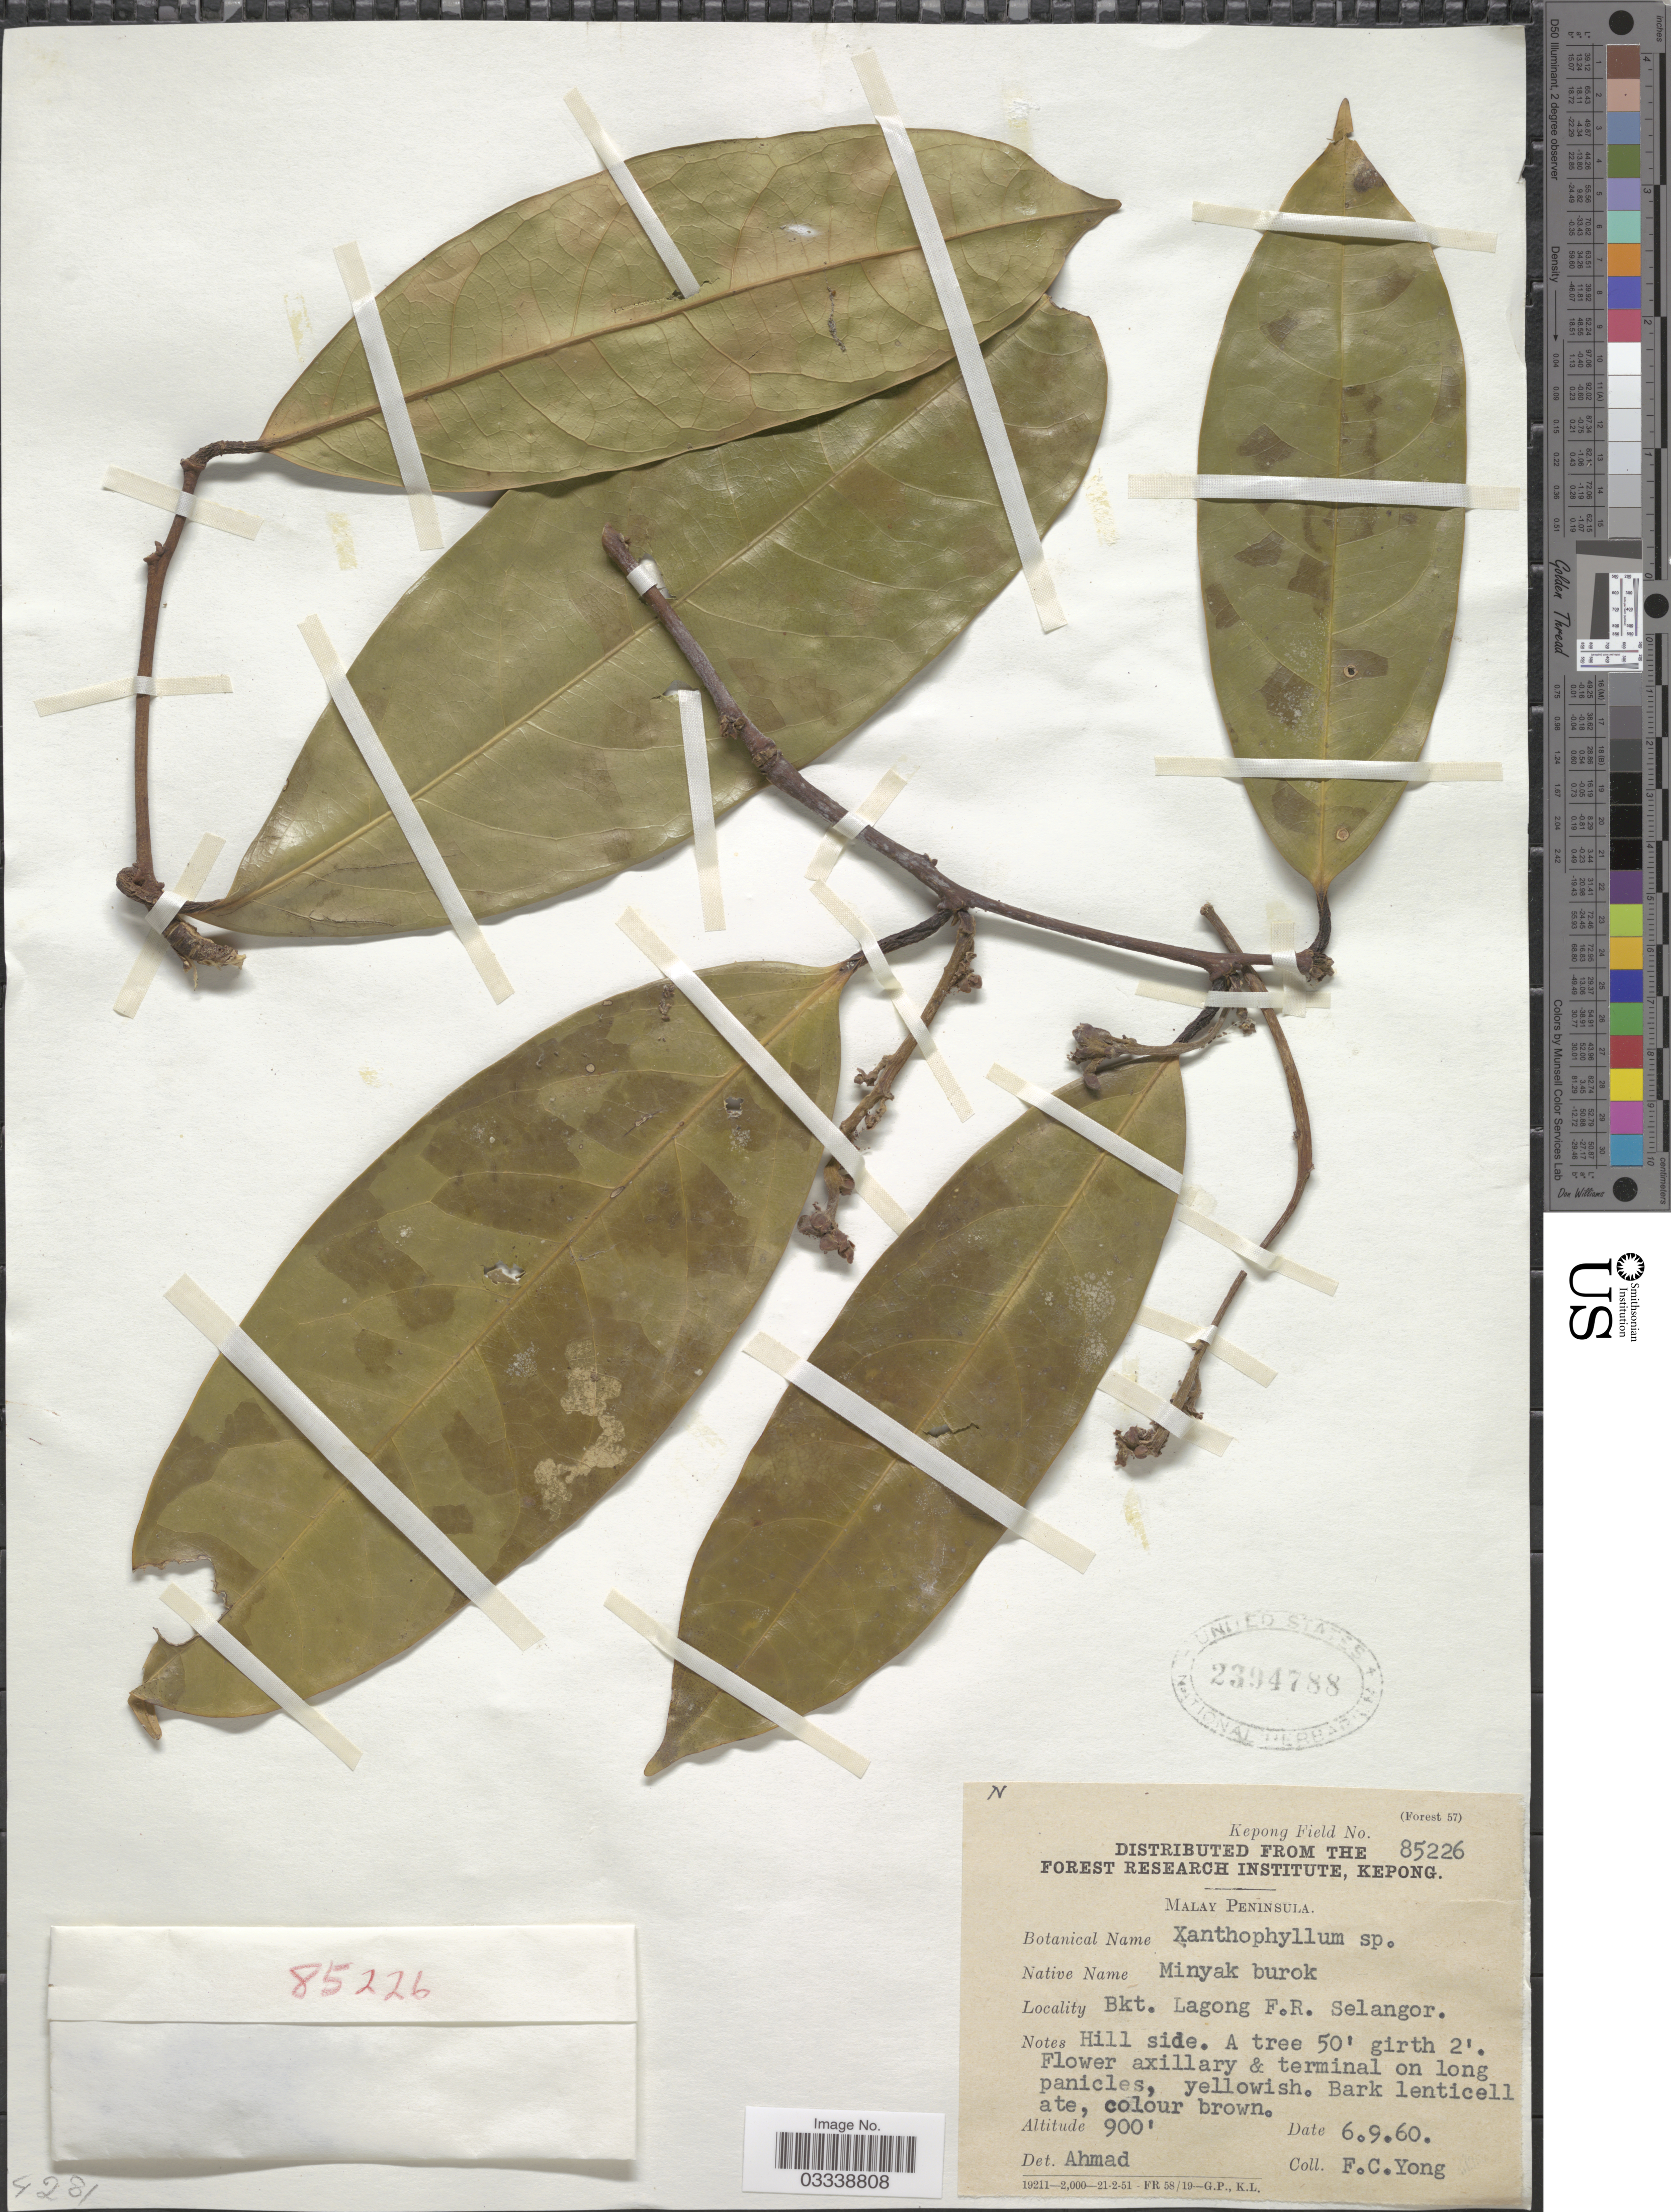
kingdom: Plantae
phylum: Tracheophyta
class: Magnoliopsida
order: Fabales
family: Polygalaceae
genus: Xanthophyllum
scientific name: Xanthophyllum sp.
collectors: F. Yong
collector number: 85226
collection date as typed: Transcribed d/m/y: 6/9/60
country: Malaysia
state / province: Selangor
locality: Malay Peninsula. Bkt. Lagong F.R. Selangor. Hill side.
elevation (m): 274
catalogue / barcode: US 2394788